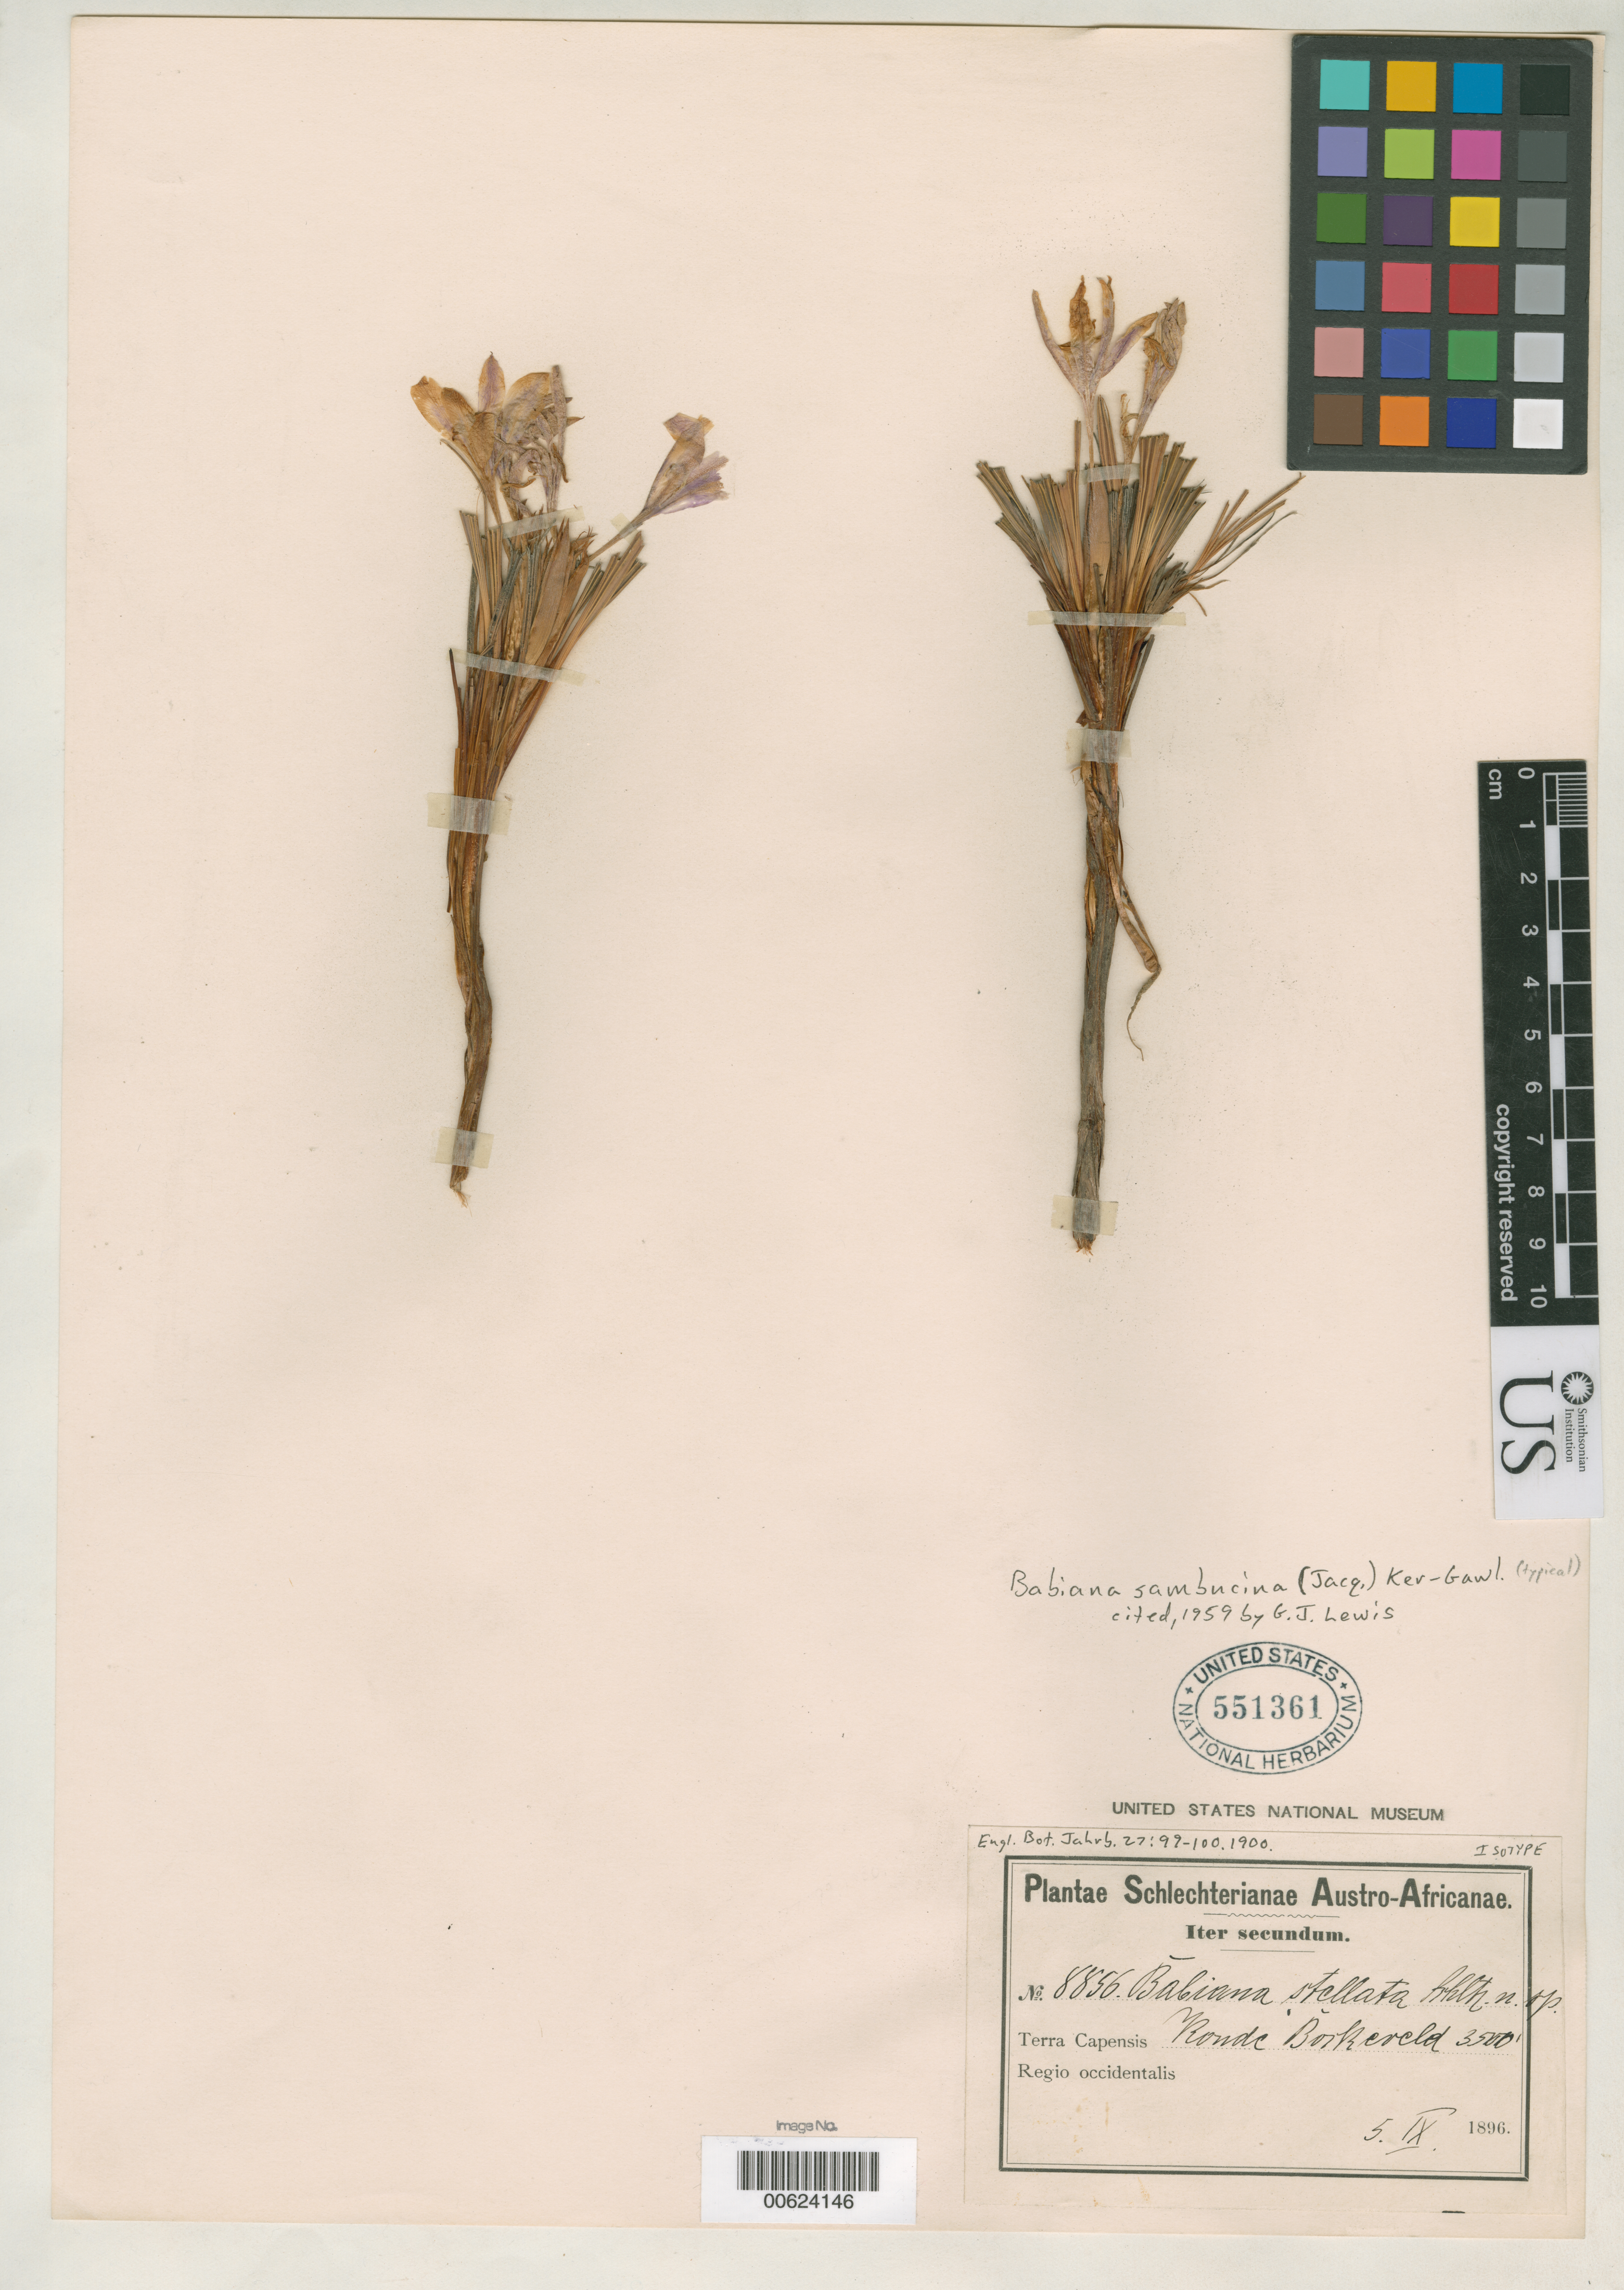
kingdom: Plantae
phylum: Tracheophyta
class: Liliopsida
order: Asparagales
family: Iridaceae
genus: Babiana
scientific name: Babiana stellata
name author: Schltr.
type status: Isotype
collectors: F. R. R. Schlechter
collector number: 8856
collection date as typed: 05 Sep 1896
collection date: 1896-09-05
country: South Africa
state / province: Western Cape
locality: Koude Bokkeveld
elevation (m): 1067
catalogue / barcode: US 551361